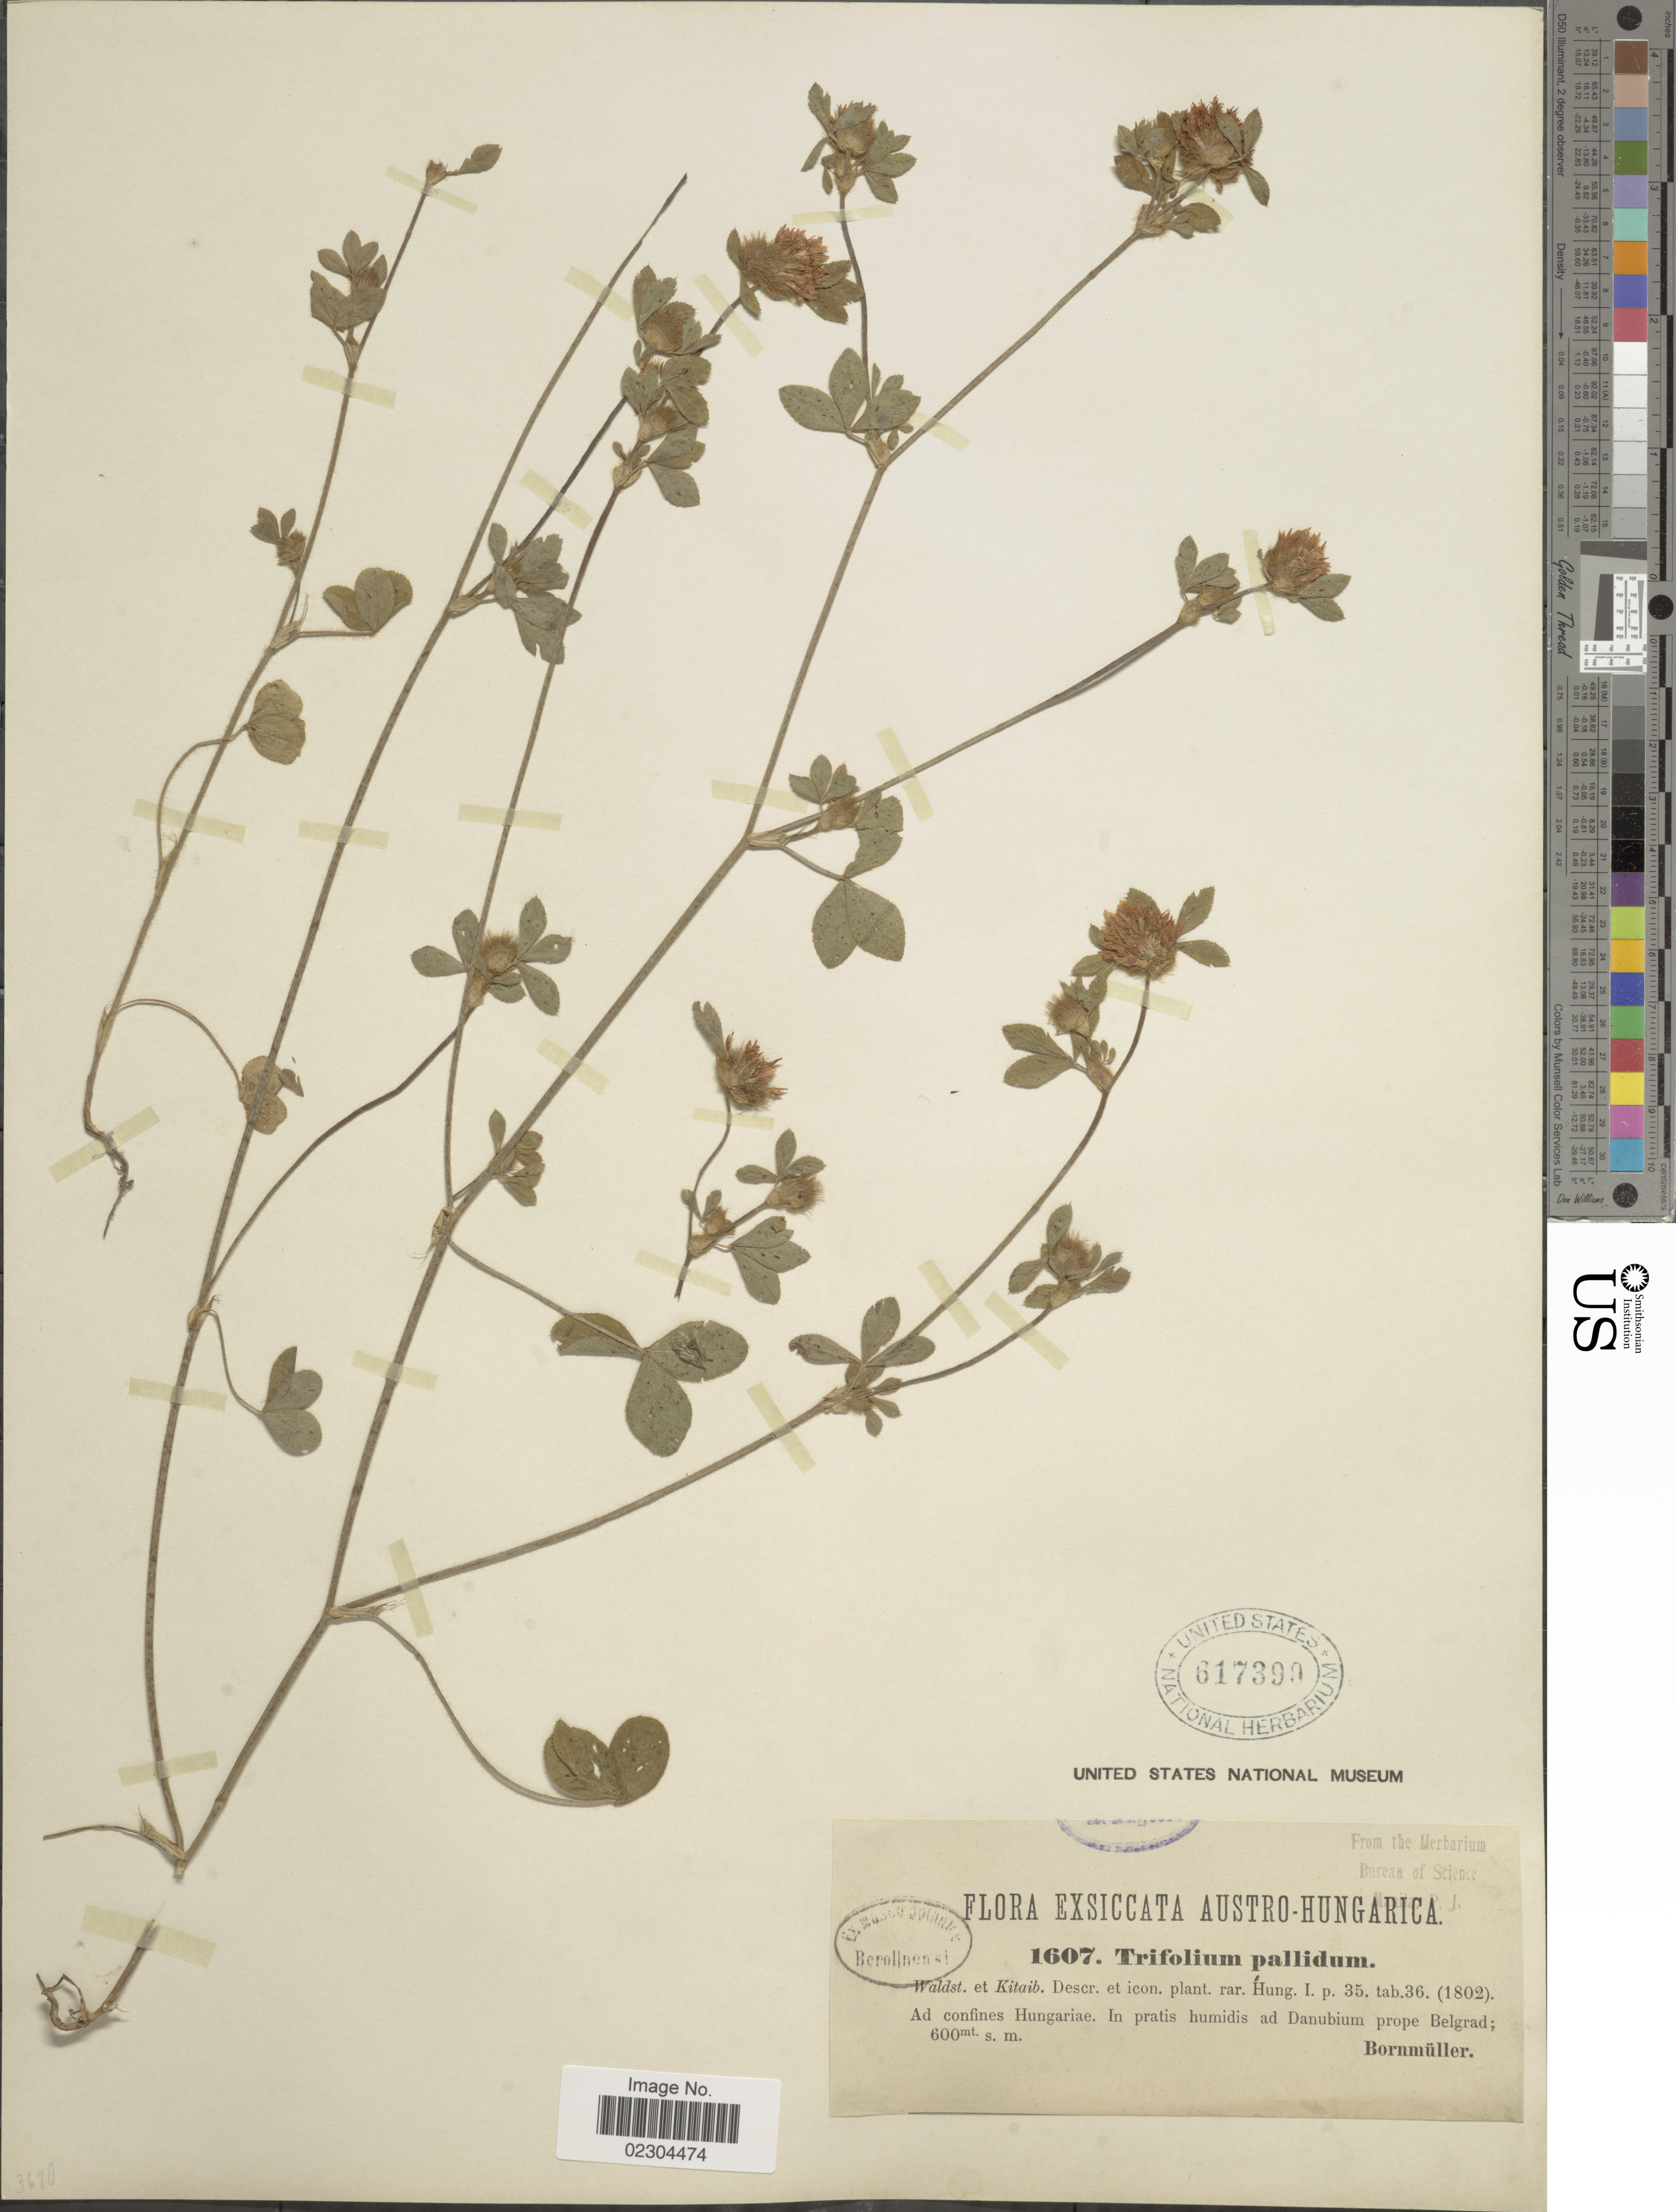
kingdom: Plantae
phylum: Tracheophyta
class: Magnoliopsida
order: Fabales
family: Fabaceae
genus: Trifolium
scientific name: Trifolium pallidum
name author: Waldst. & Kit.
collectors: Bornmüller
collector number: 1607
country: Hungary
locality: Ad confines Hungariaea. In pratis humidis ad Danubium prope Belgrad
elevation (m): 600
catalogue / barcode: US 617390